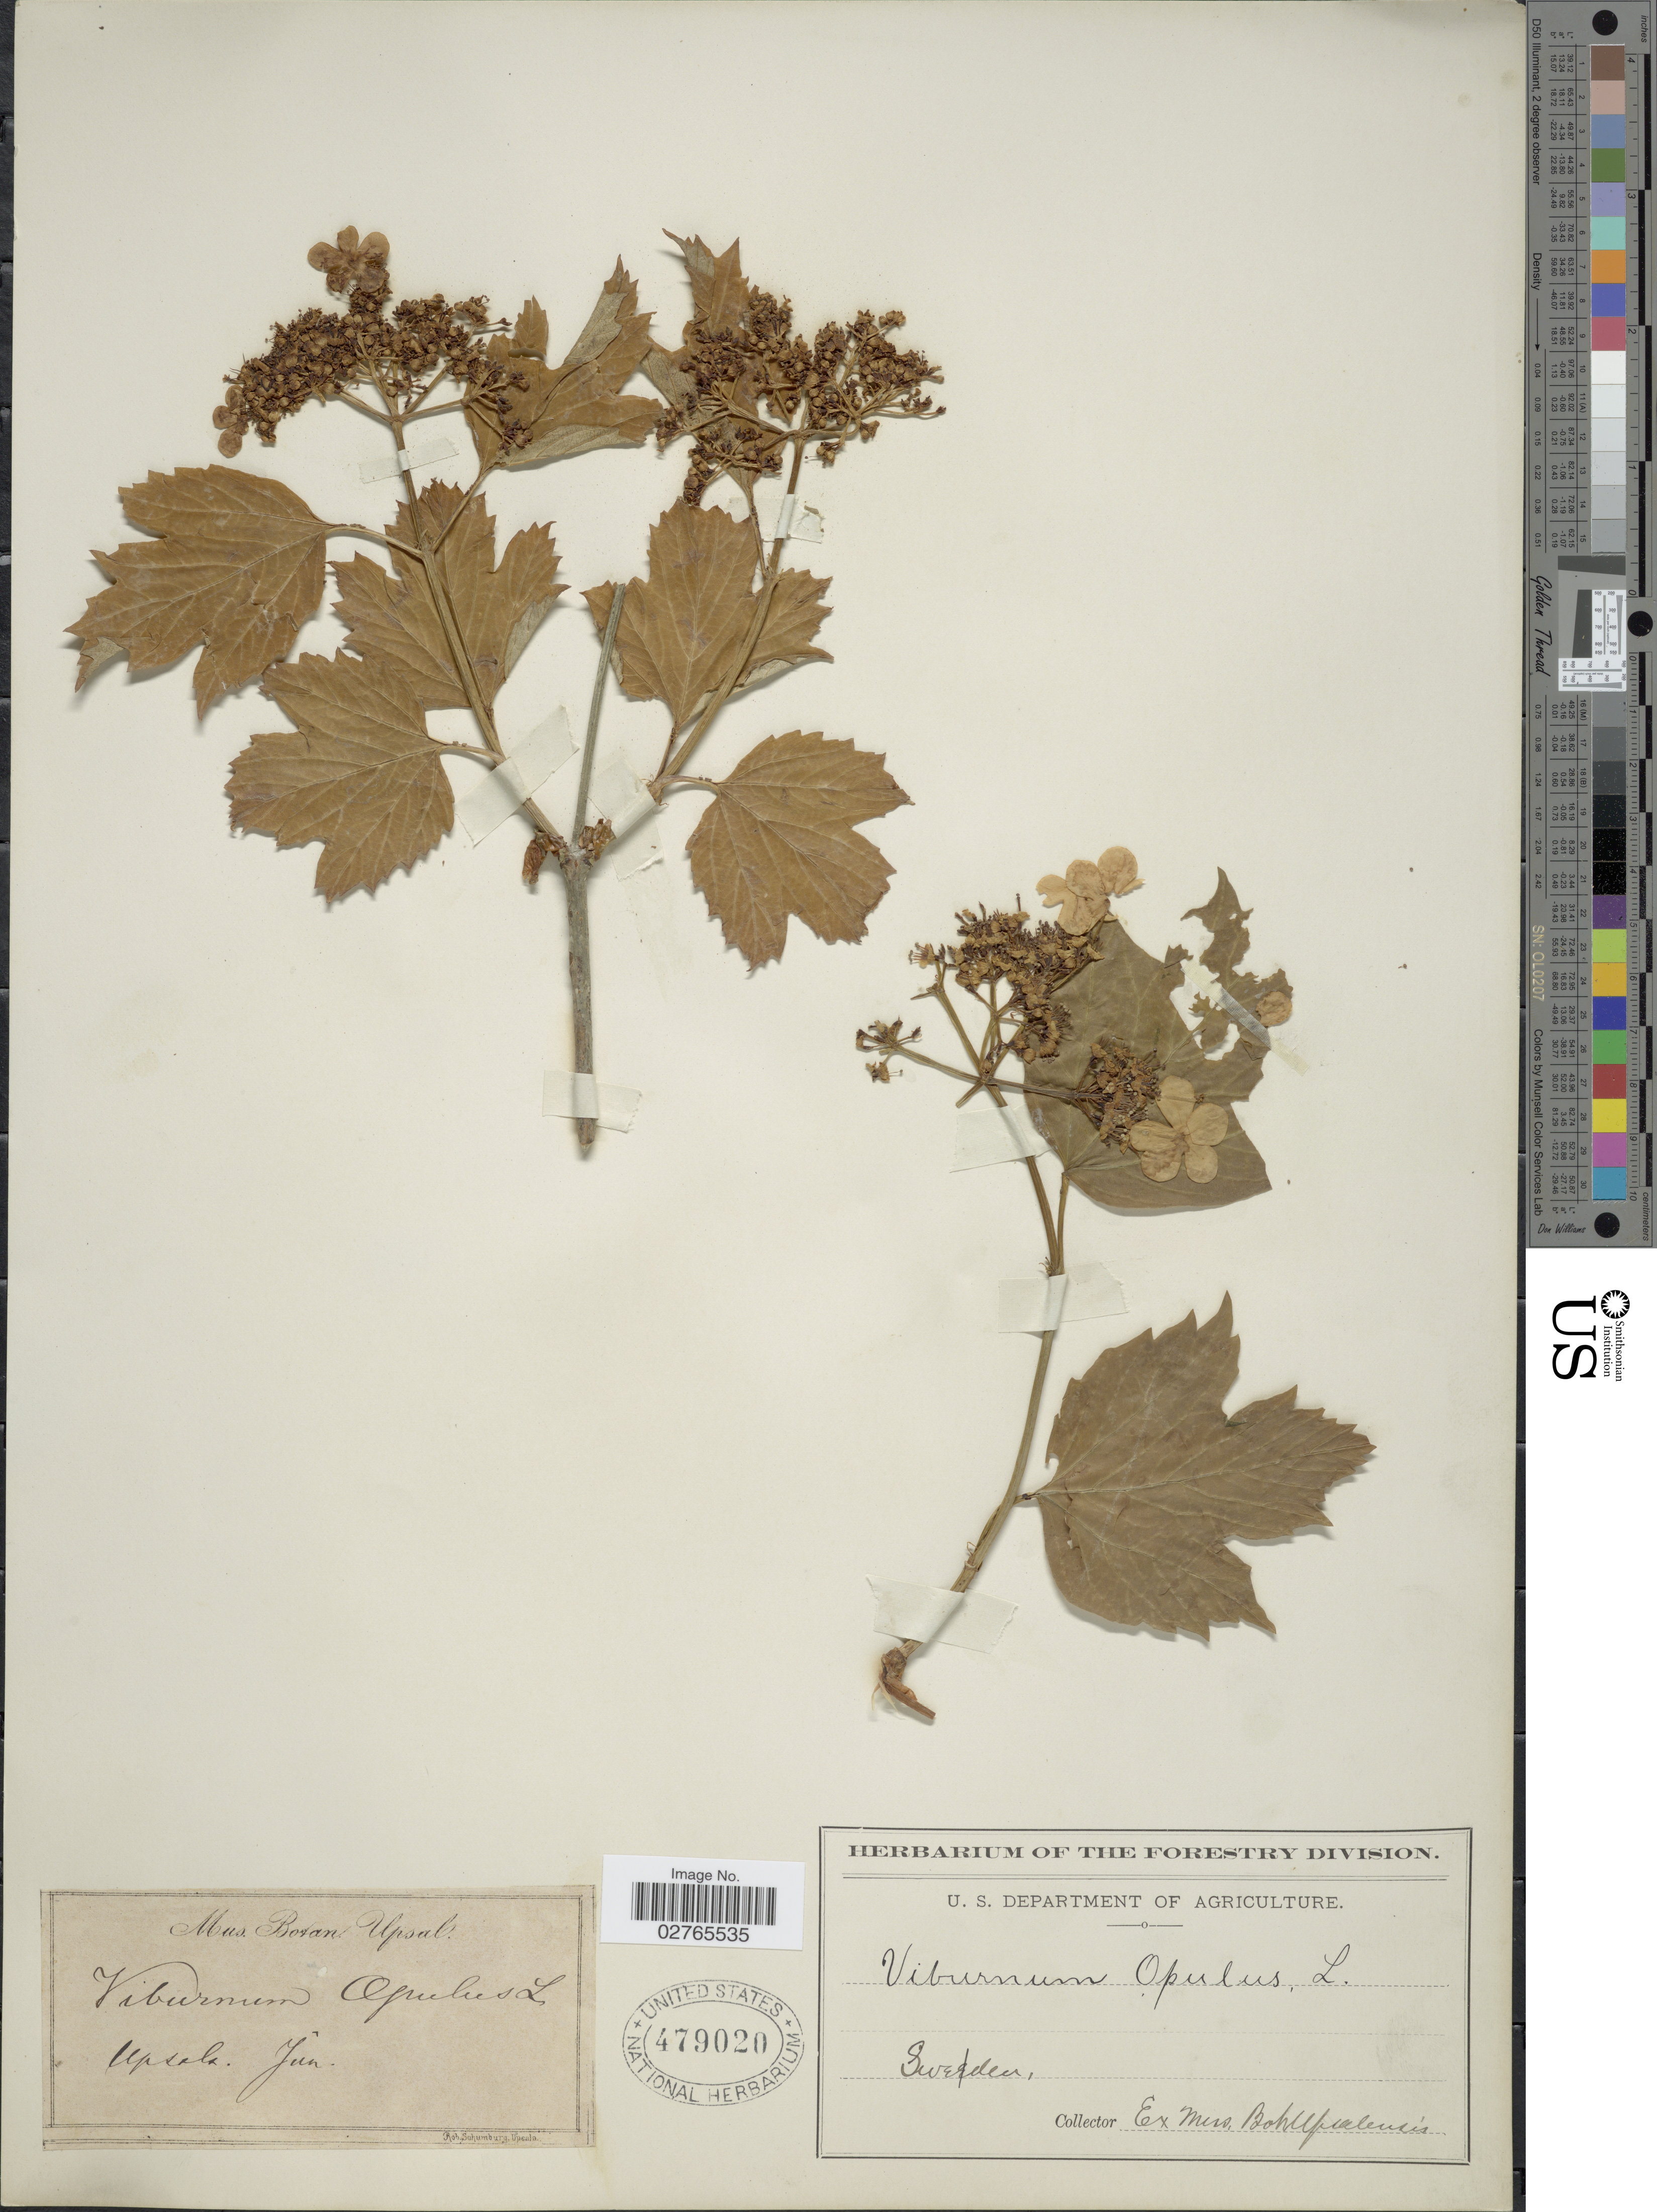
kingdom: Plantae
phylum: Tracheophyta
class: Magnoliopsida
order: Dipsacales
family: Viburnaceae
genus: Viburnum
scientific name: Viburnum opulus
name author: L.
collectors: ex Mus. Bot. Upsal.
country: Sweden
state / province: Uppsala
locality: Upsala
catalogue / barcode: US 479020